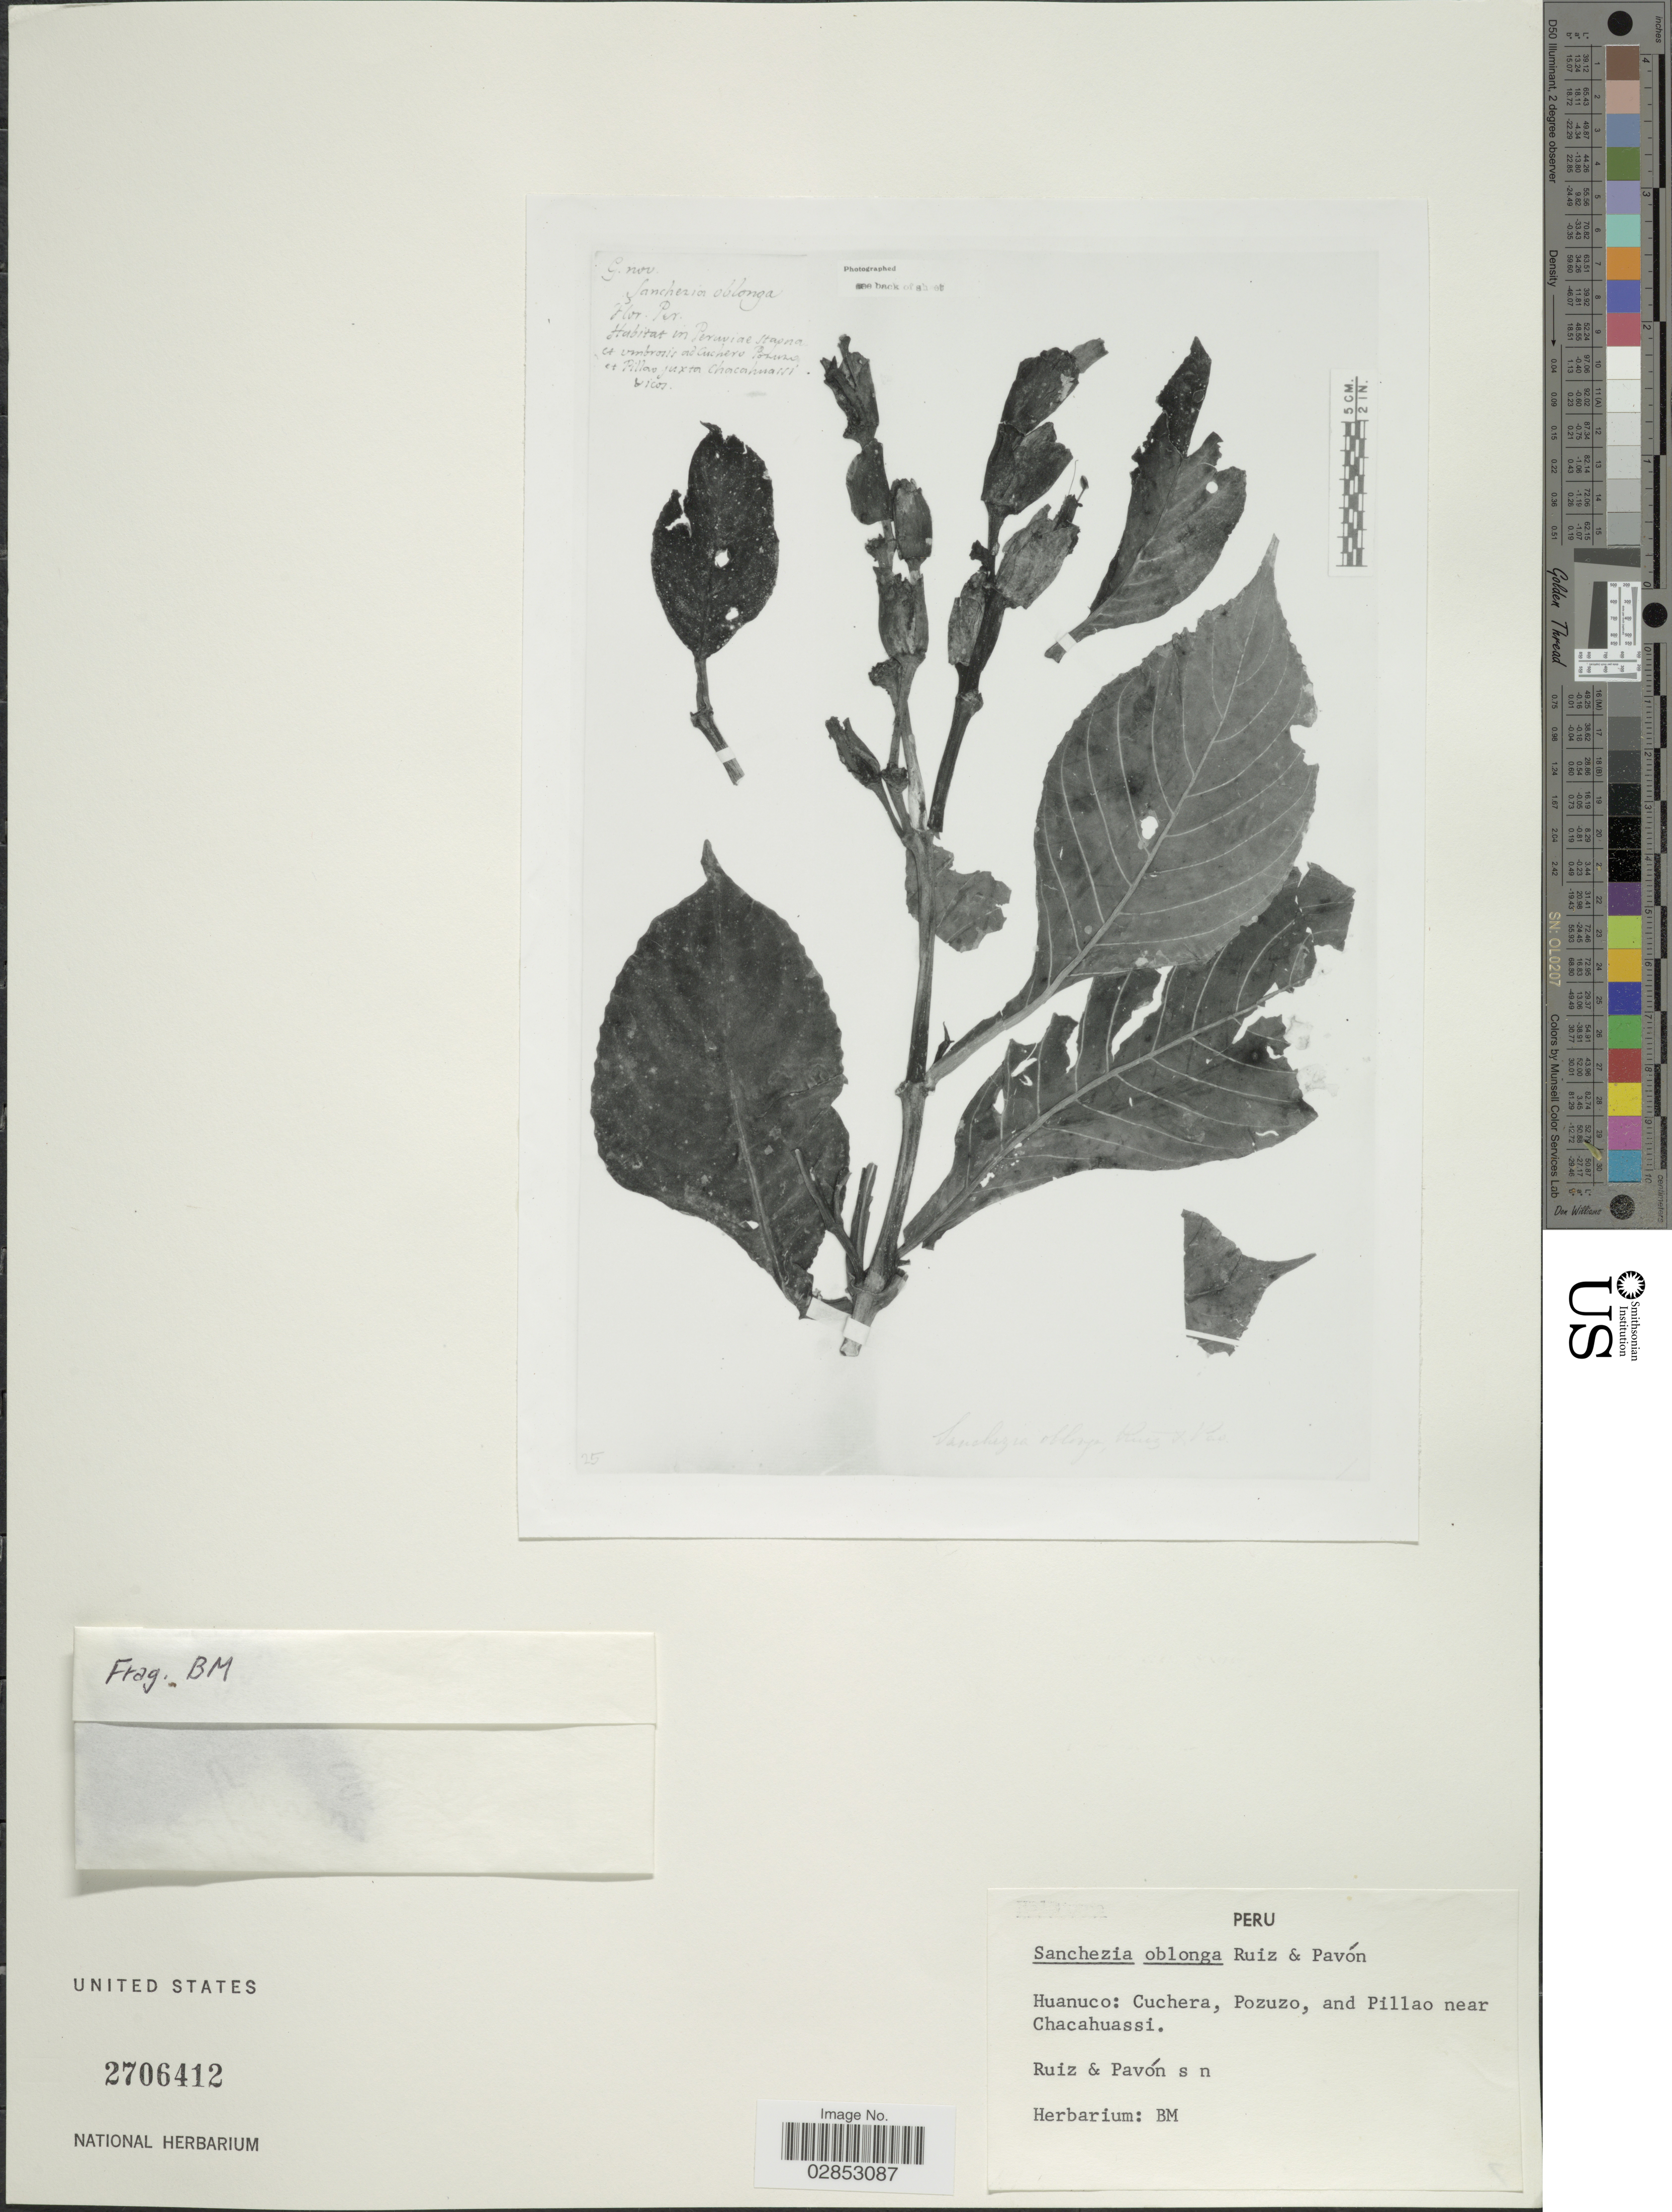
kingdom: Plantae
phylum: Tracheophyta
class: Magnoliopsida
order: Lamiales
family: Acanthaceae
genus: Sanchezia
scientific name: Sanchezia oblonga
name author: Ruiz & Pav.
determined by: Azevedo, Igor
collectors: Ruiz, -- & -. Pavon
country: Peru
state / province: Huánuco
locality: Cuchera, Pozuzo, and Pillao near Chacahuassi.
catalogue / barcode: US 2706412